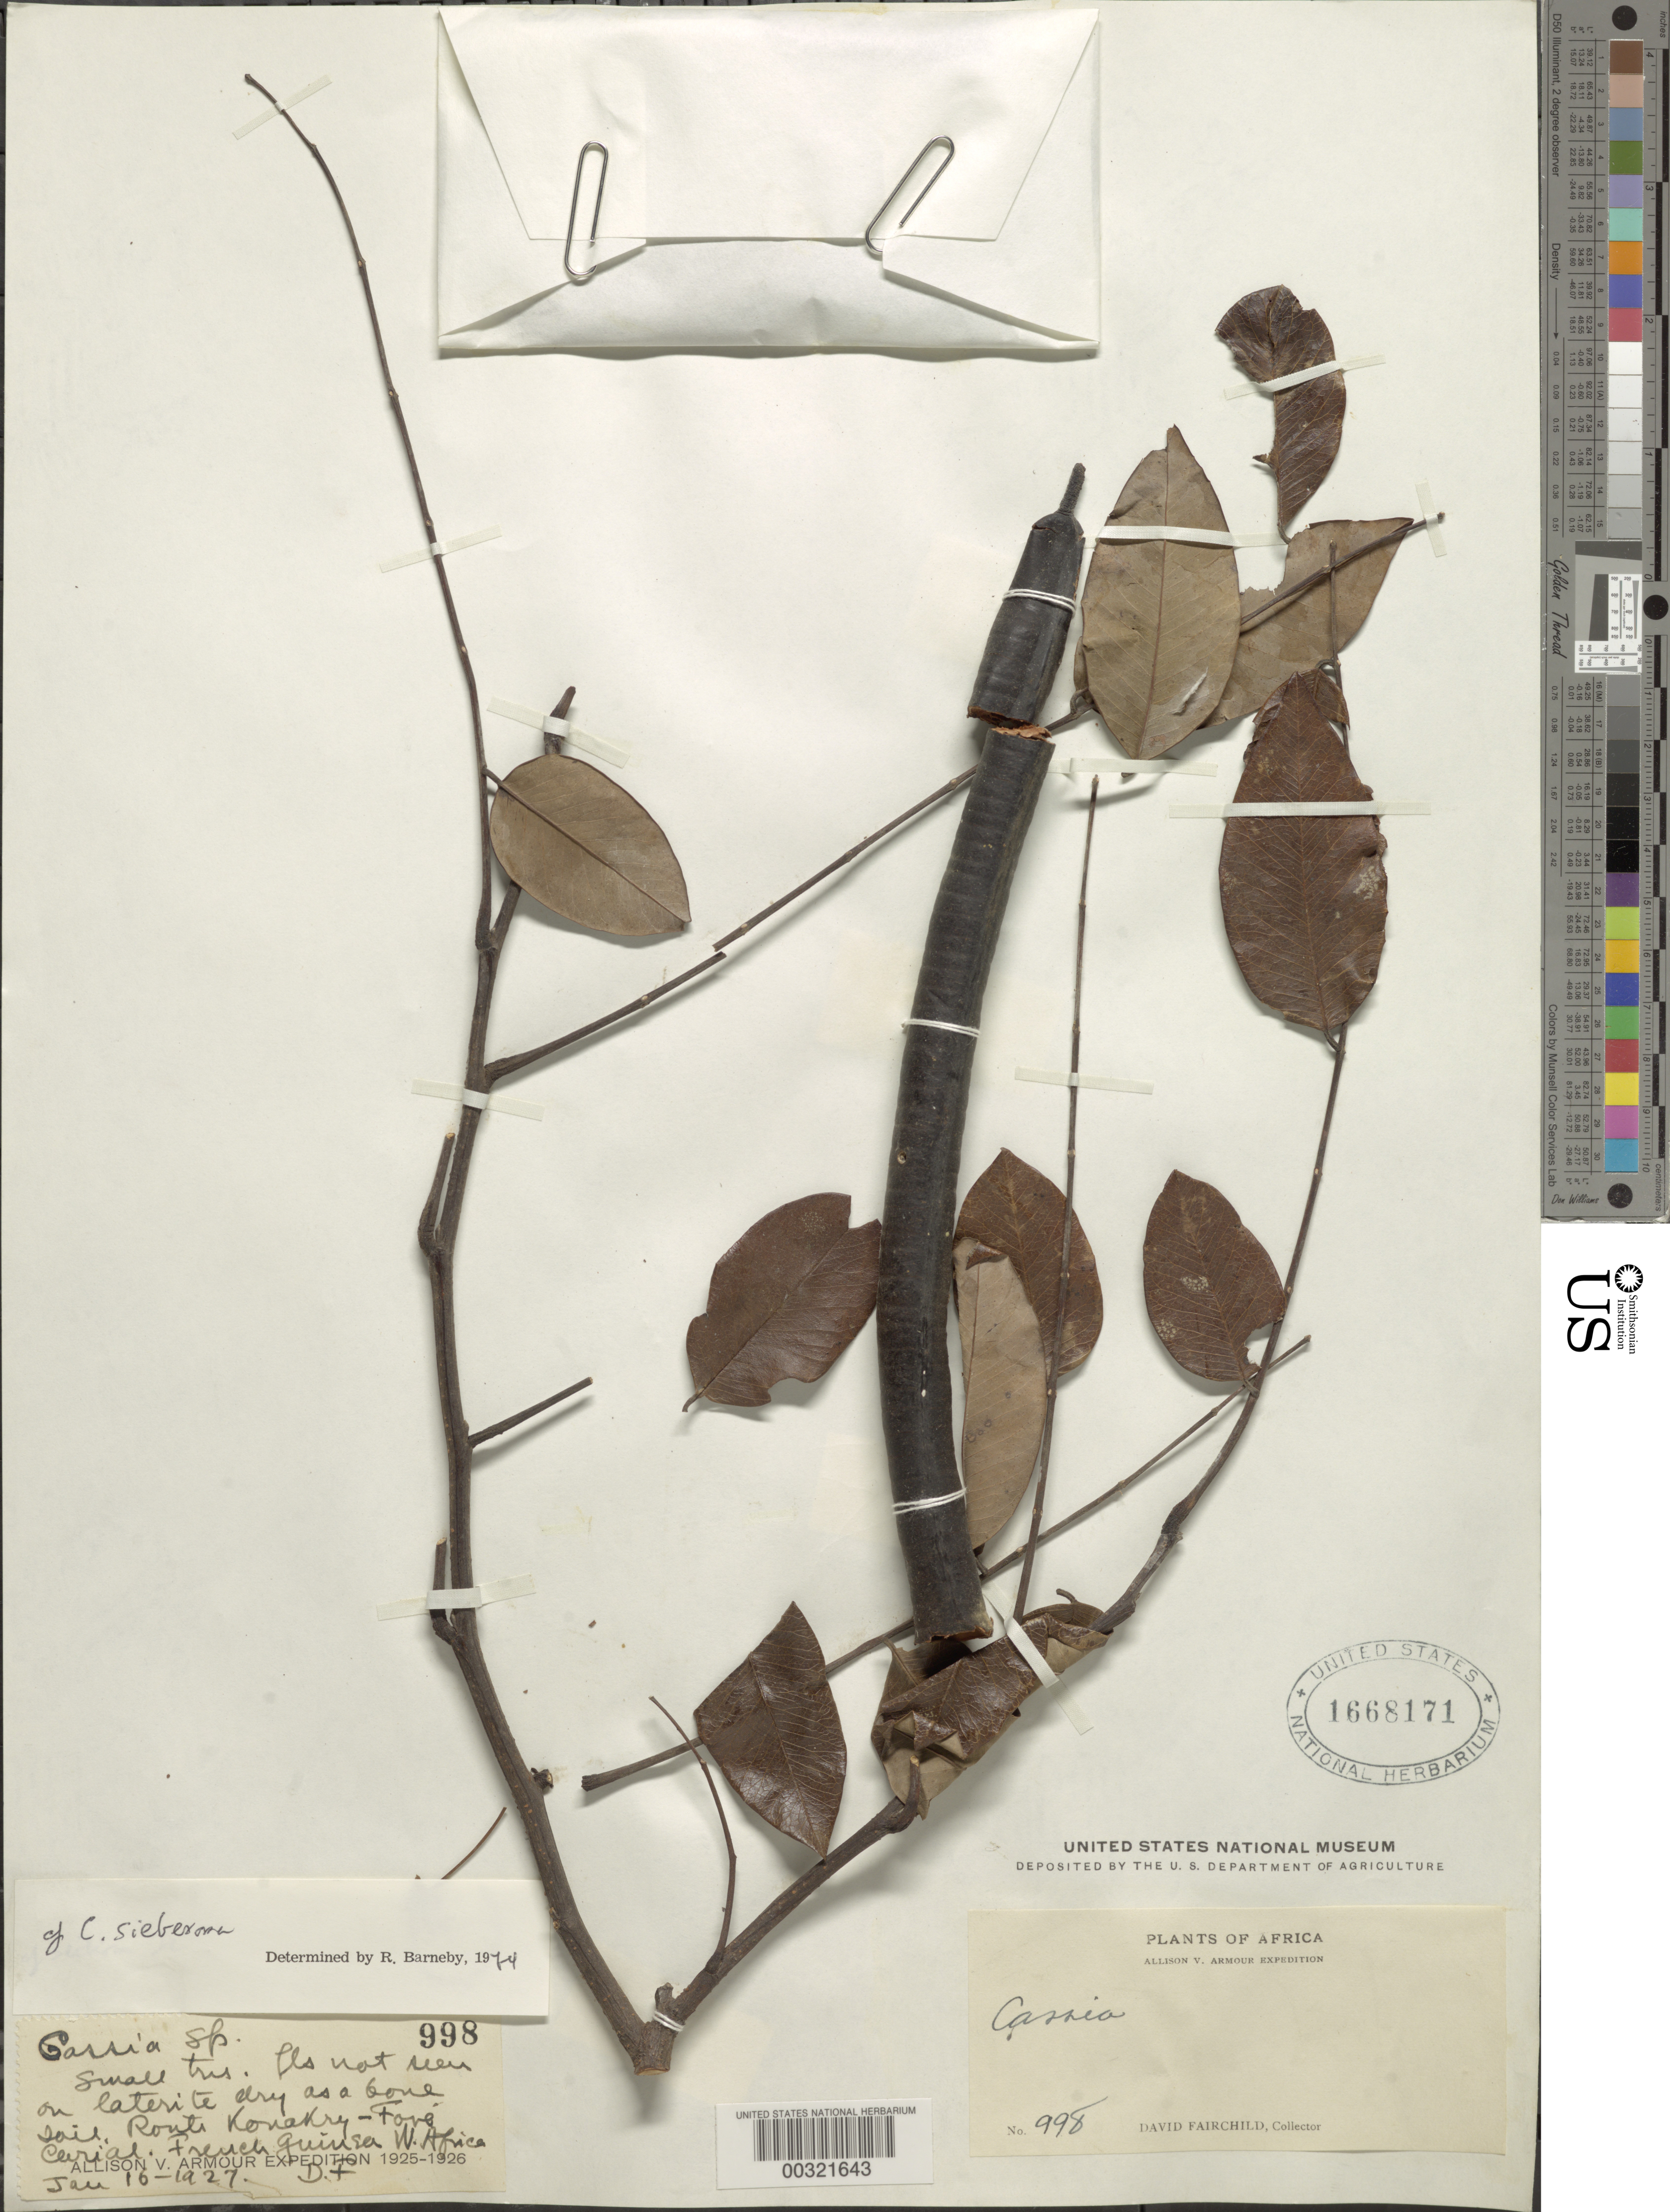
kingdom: Plantae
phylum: Tracheophyta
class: Magnoliopsida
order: Fabales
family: Fabaceae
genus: Cassia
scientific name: Cassia sieberiana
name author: DC.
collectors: D. Fairchild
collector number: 998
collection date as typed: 16 Jan 1927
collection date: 1927-01-16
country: Guinea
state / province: Conakry / Kindia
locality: Route konakry-forecariah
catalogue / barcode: US 1668171